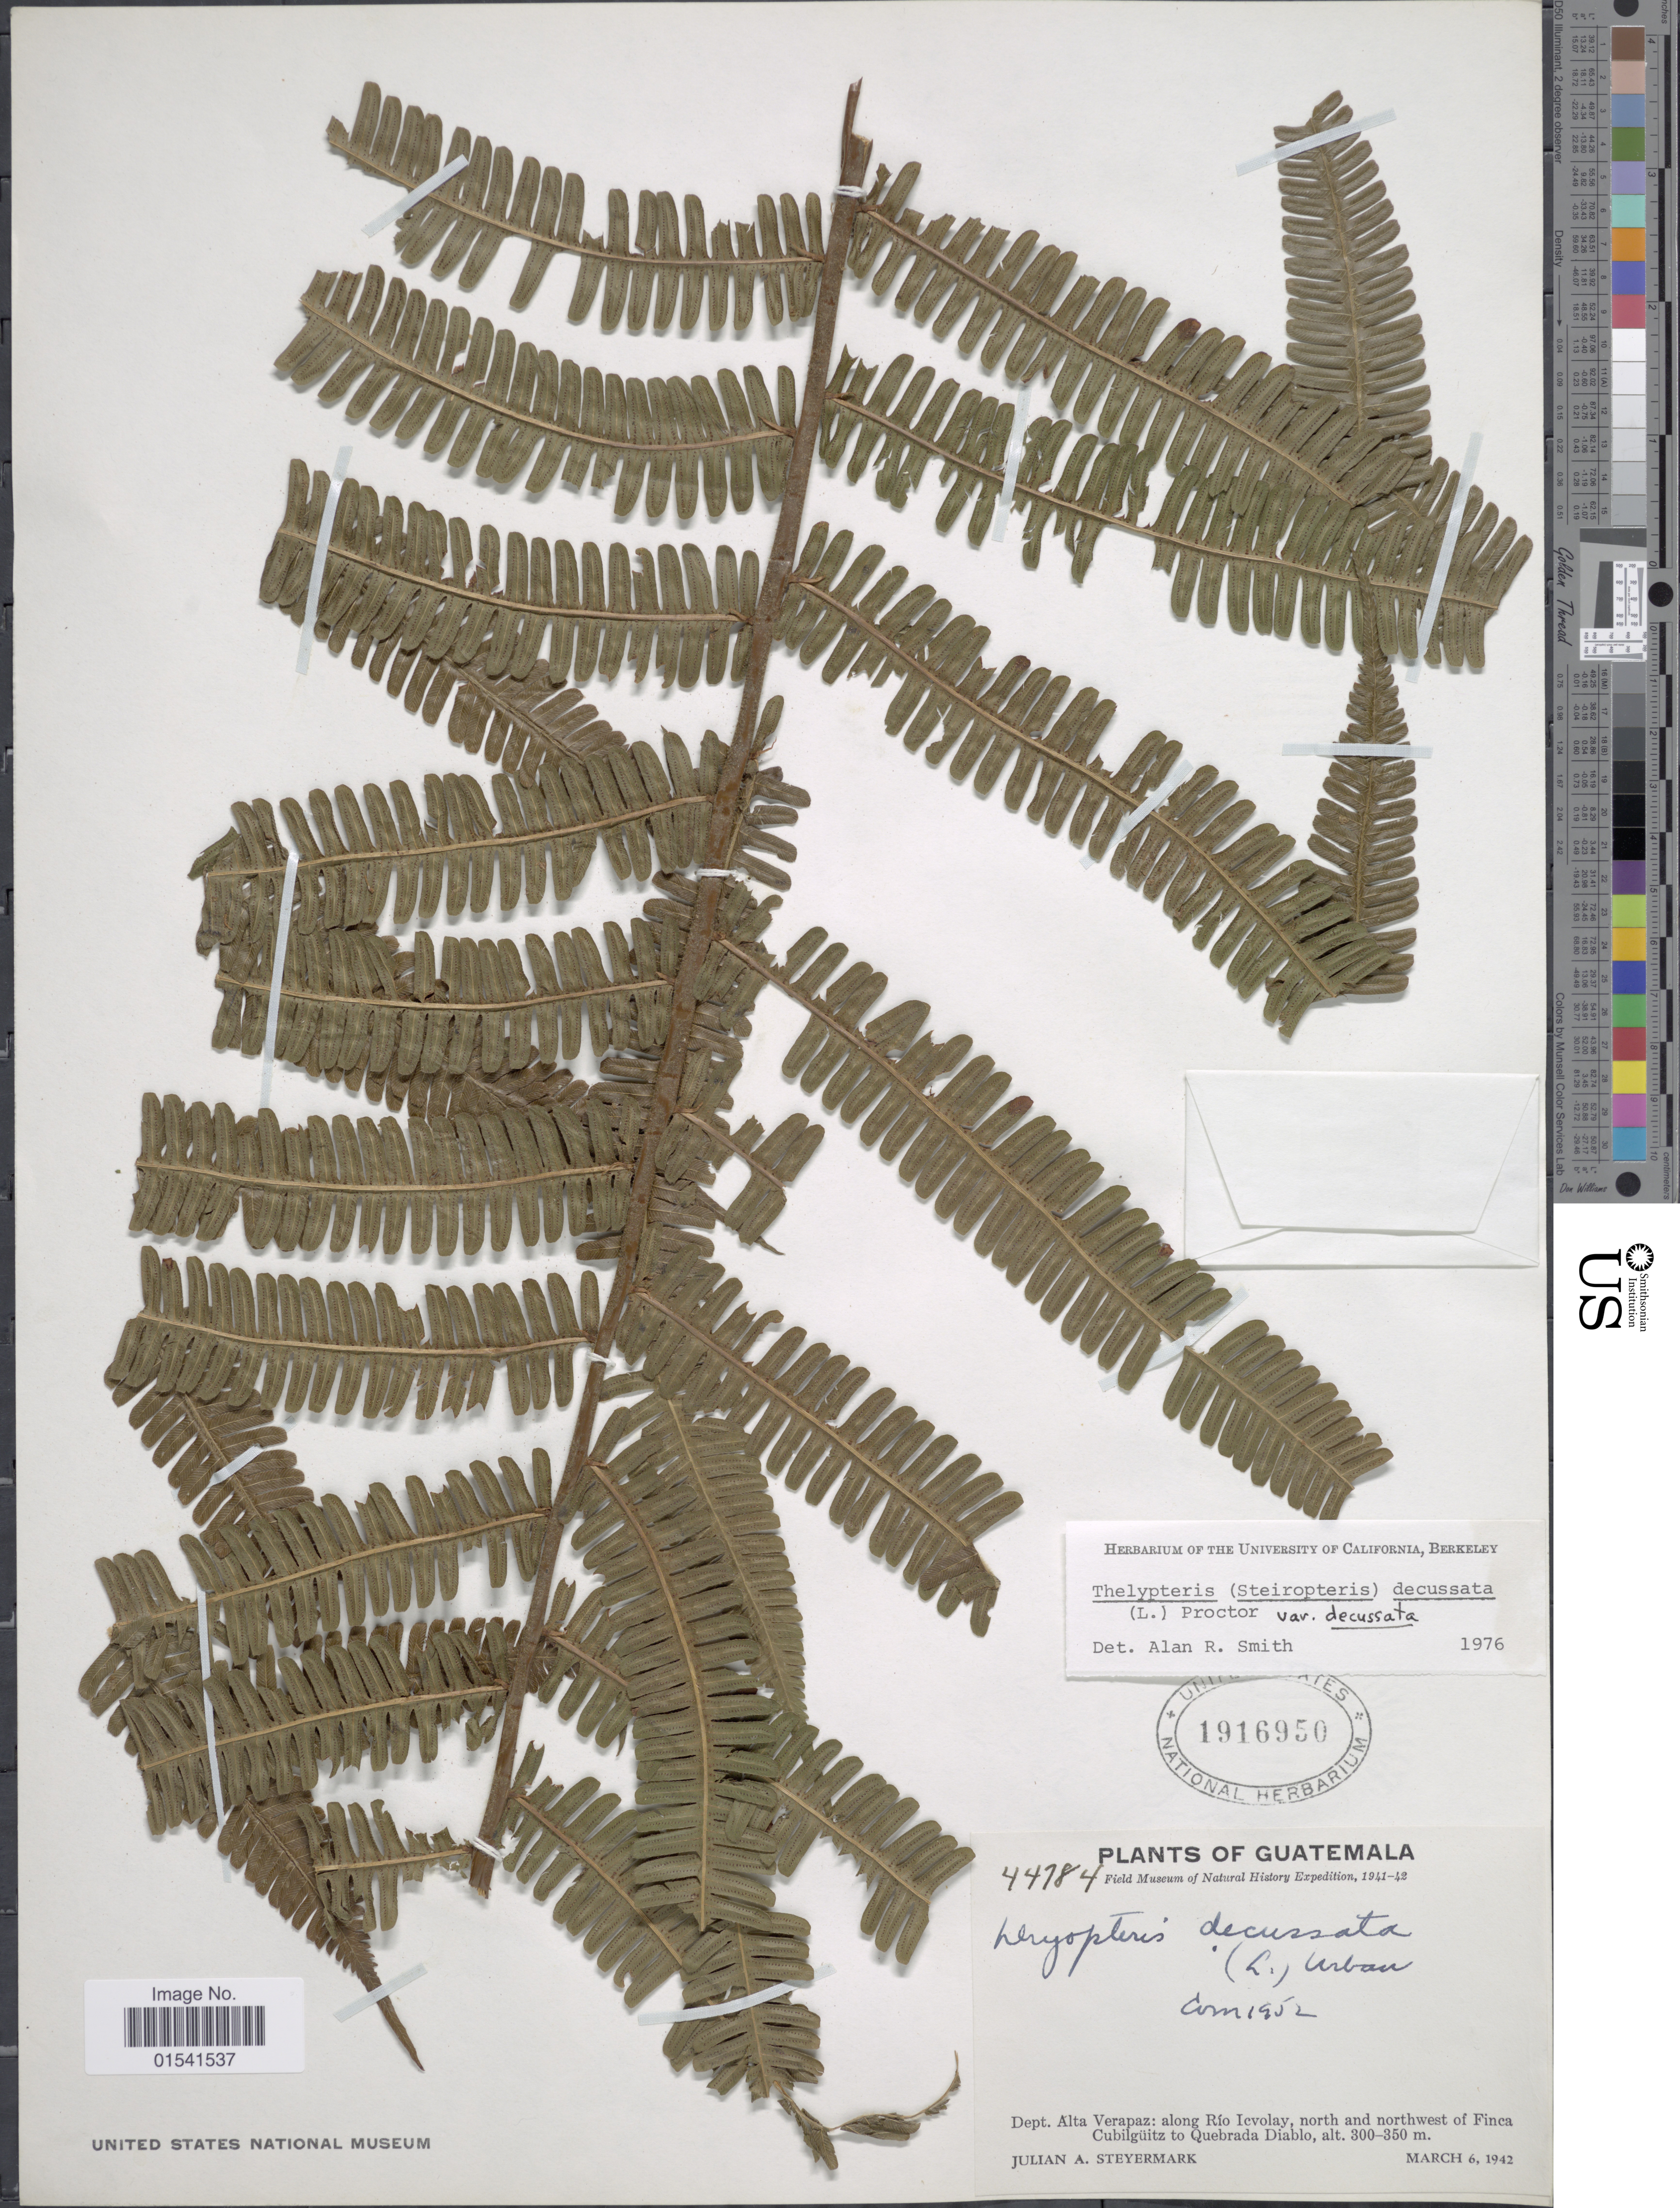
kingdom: Plantae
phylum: Tracheophyta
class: Polypodiopsida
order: Polypodiales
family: Thelypteridaceae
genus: Steiropteris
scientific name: Steiropteris decussata var. decussata (L.) comb. nov., ined. 2015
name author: (L.)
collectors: J. Steyermark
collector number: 44784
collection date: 1942-03-06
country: Guatemala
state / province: Alta Verapaz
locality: Dept. Alta Verapaz: along Río Icvolay, north and northwest of Finca Cubilgüitz to Quebrada Diablo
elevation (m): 300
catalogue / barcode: US 1916950